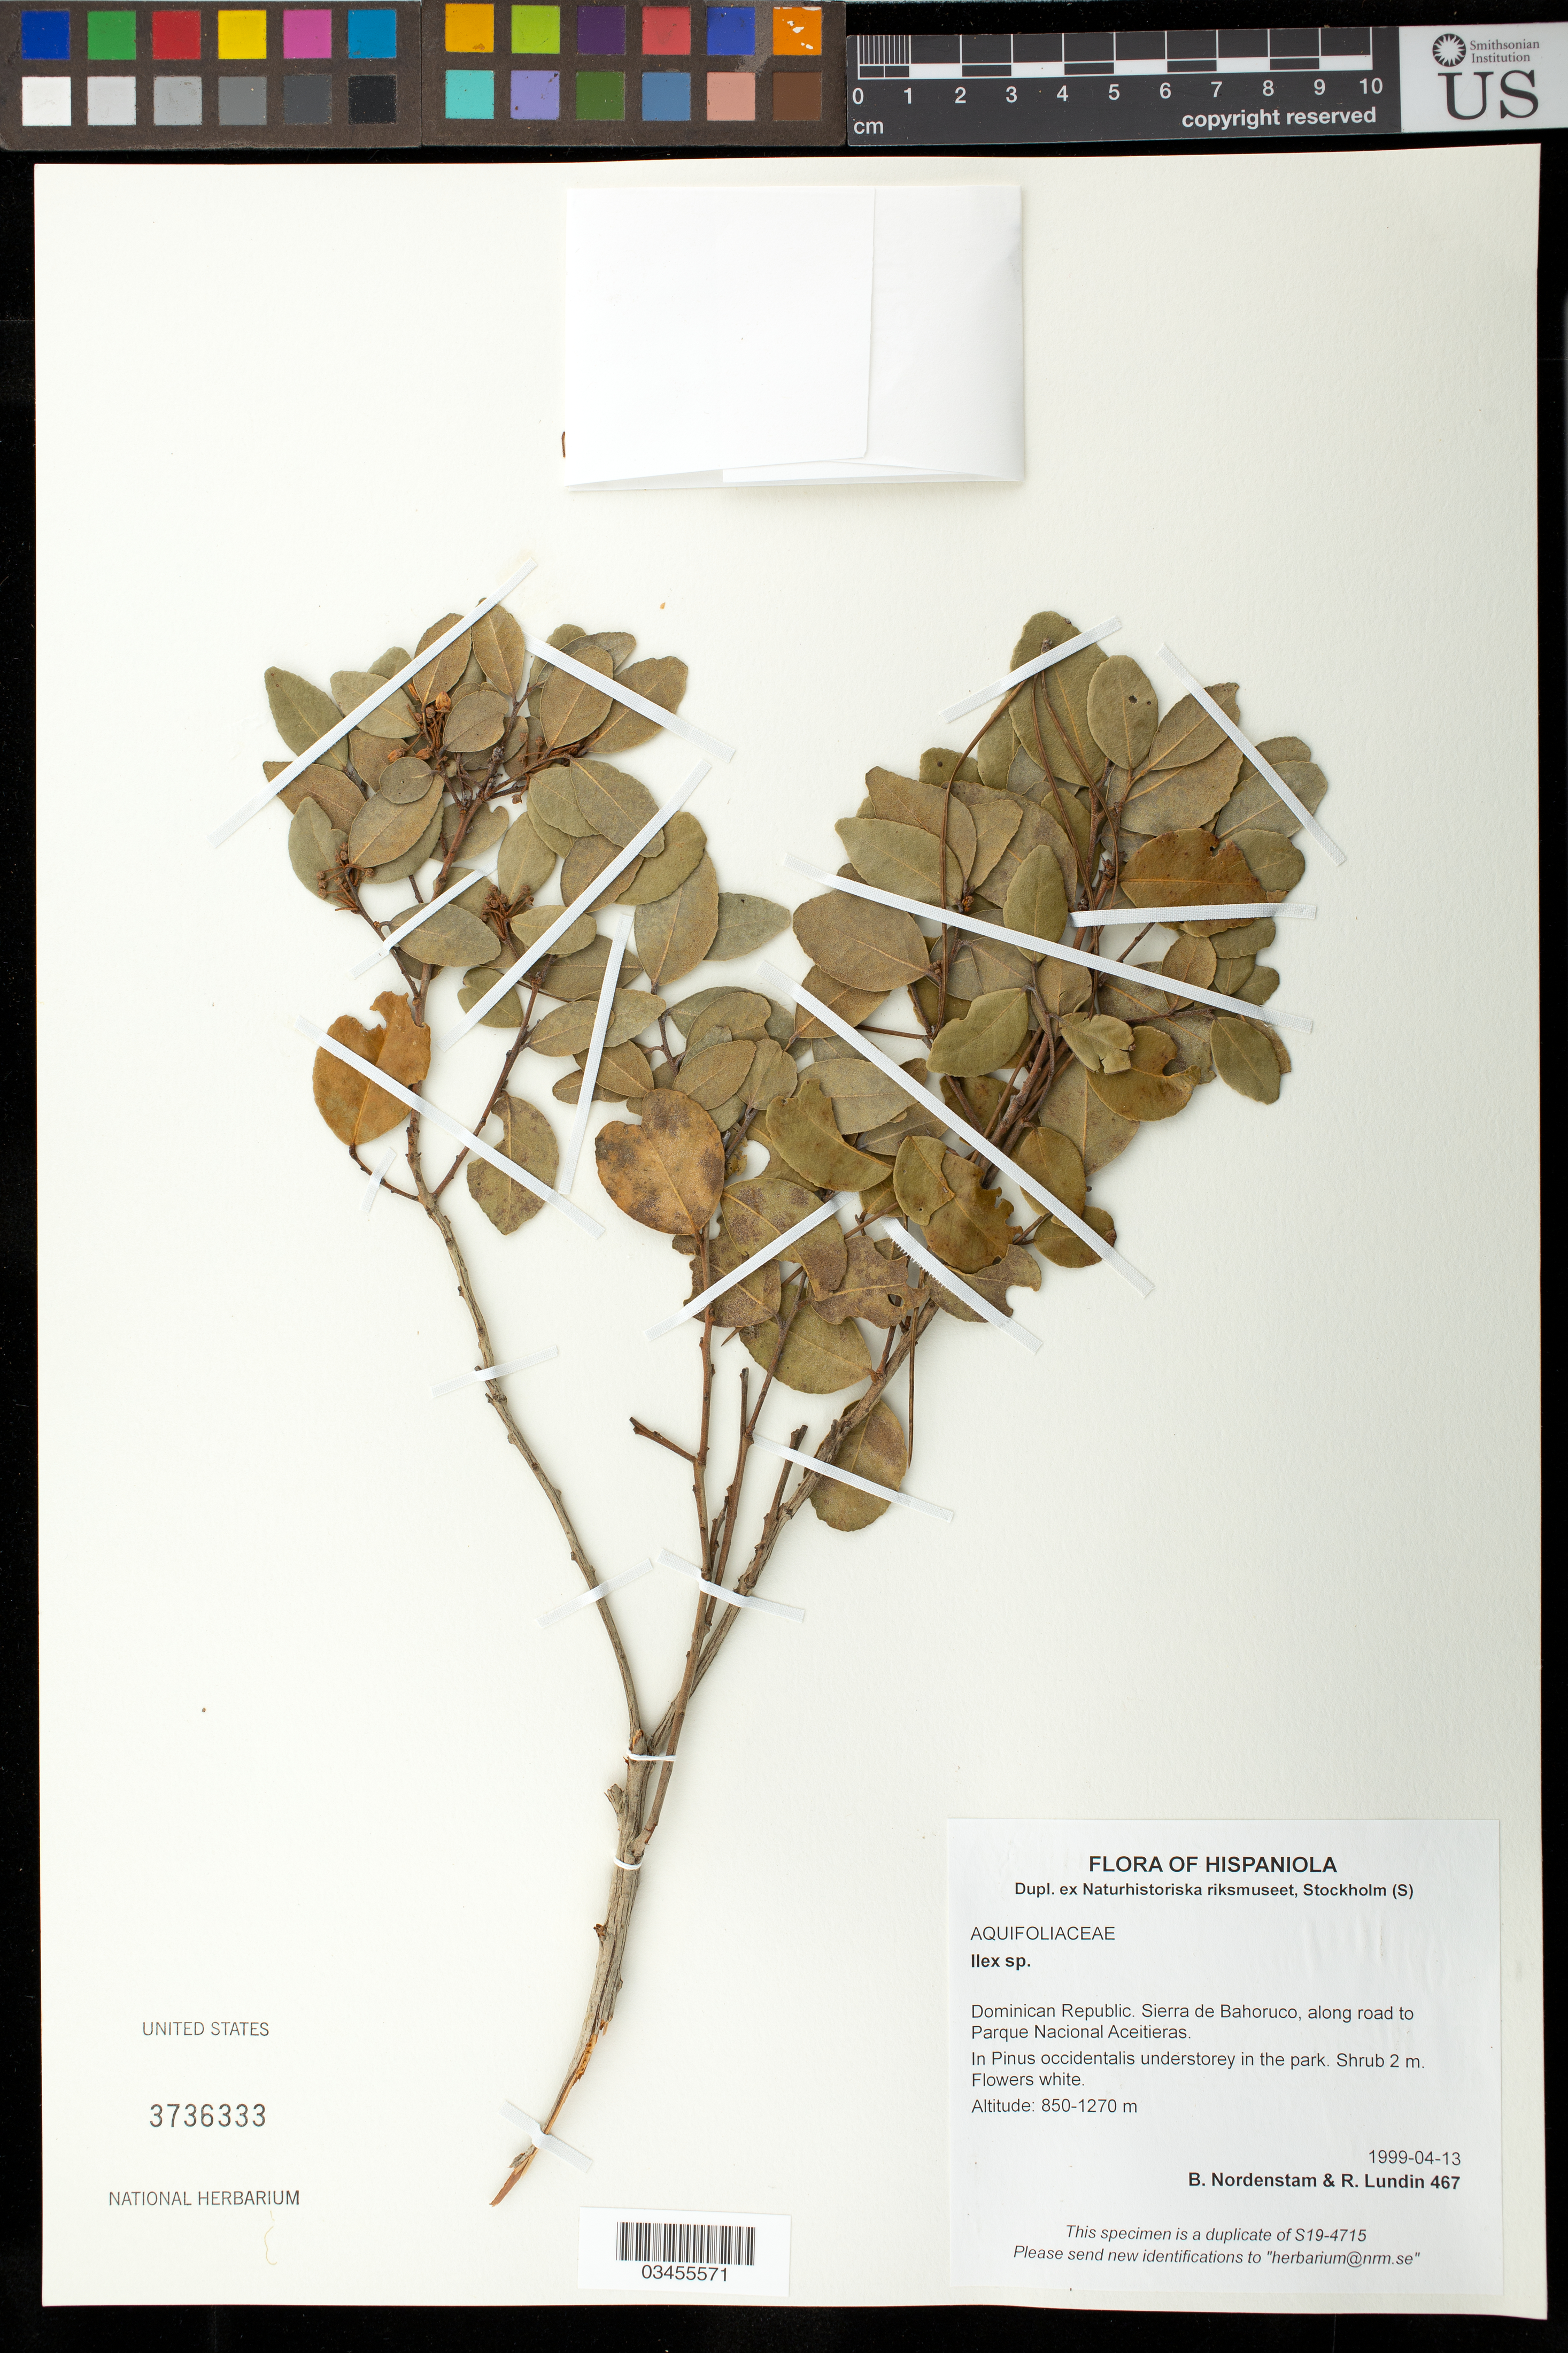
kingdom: Plantae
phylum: Tracheophyta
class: Magnoliopsida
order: Aquifoliales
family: Aquifoliaceae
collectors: B. Nordenstam & R. Lundin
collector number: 467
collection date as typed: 1999-04-13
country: Dominican Republic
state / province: Baoruco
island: Hispaniola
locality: Sierra de Bahoruco, along road to Parque Nacional Aceitieras.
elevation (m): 850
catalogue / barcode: US 3736333